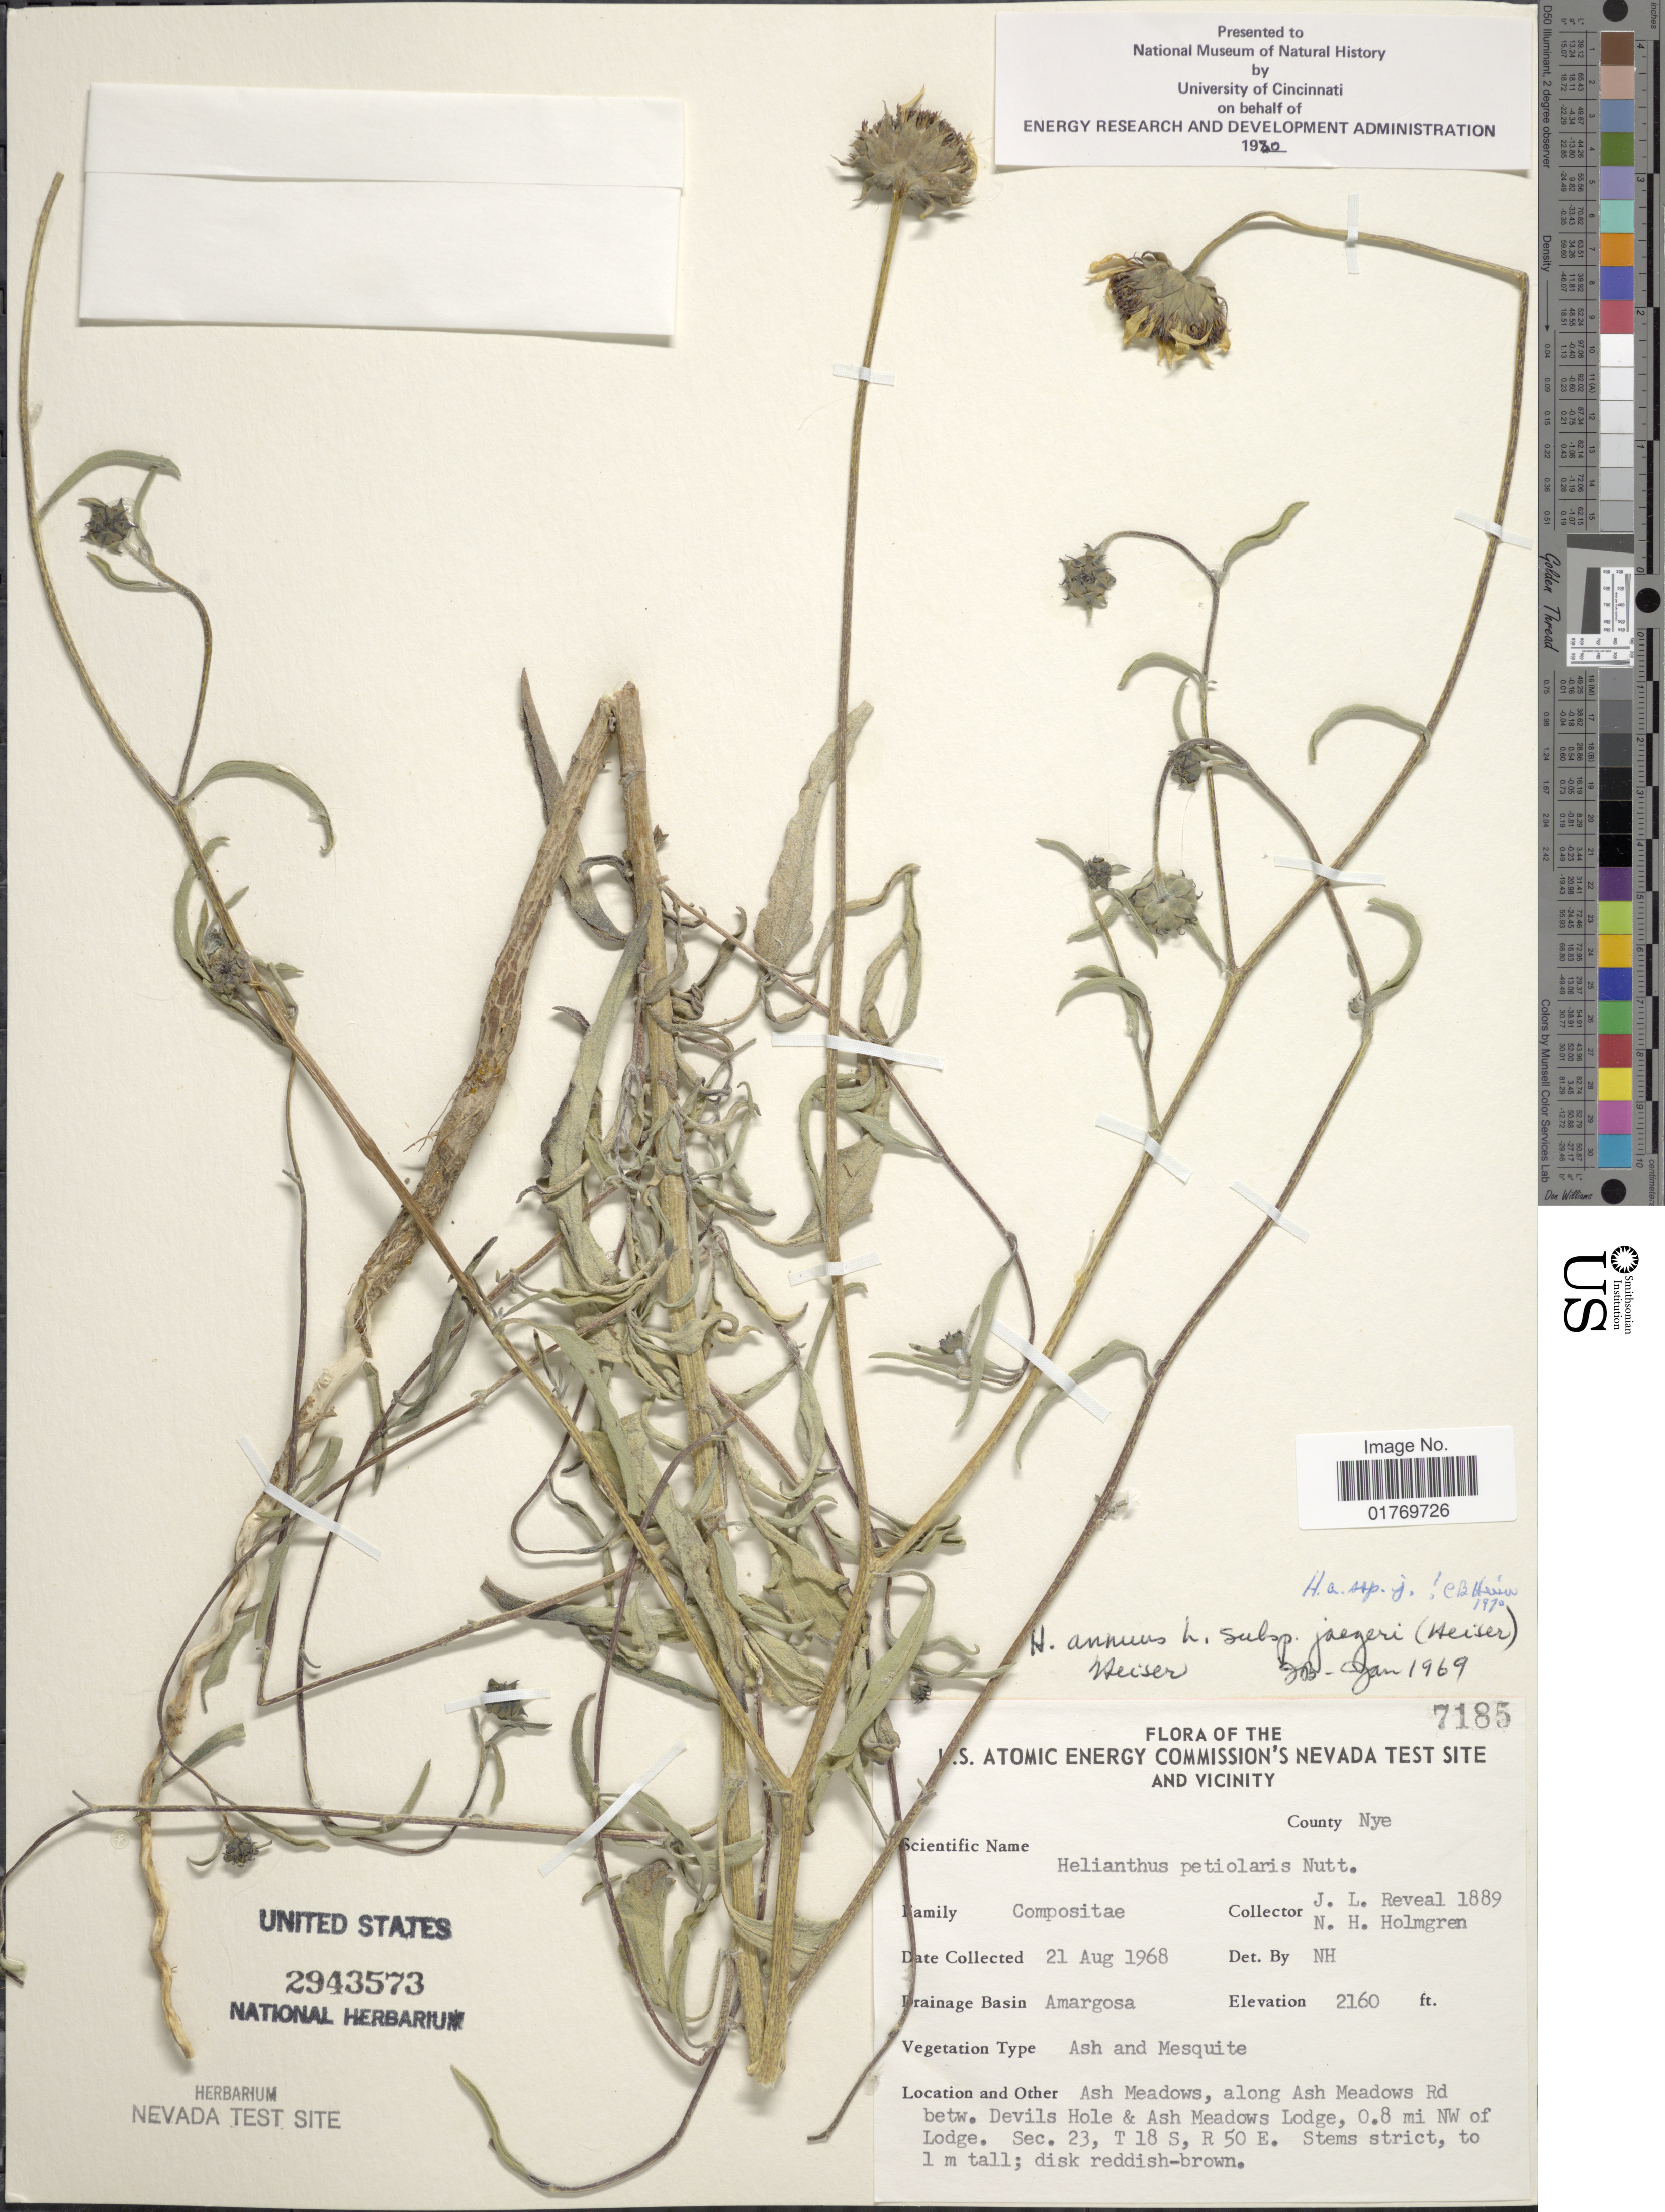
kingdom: Plantae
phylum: Tracheophyta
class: Magnoliopsida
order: Asterales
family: Asteraceae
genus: Helianthus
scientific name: Helianthus annuus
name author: L.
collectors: J. L. Reveal & N. H. Holmgren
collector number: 1889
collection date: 1968-08-21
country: United States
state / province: Nevada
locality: U. S. Atomic Energy Commision' s Nevada Test Site And Vicinity, County Nye, Drainage Basin Amargosa, Ash Meadows, along Ash Meadows Rd betw. Devils Hole & Ash Meadows Lodge, 0.8 mi NW of Lodge. Sec. 23, T 18 S, R 50 E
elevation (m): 658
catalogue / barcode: US 2943573